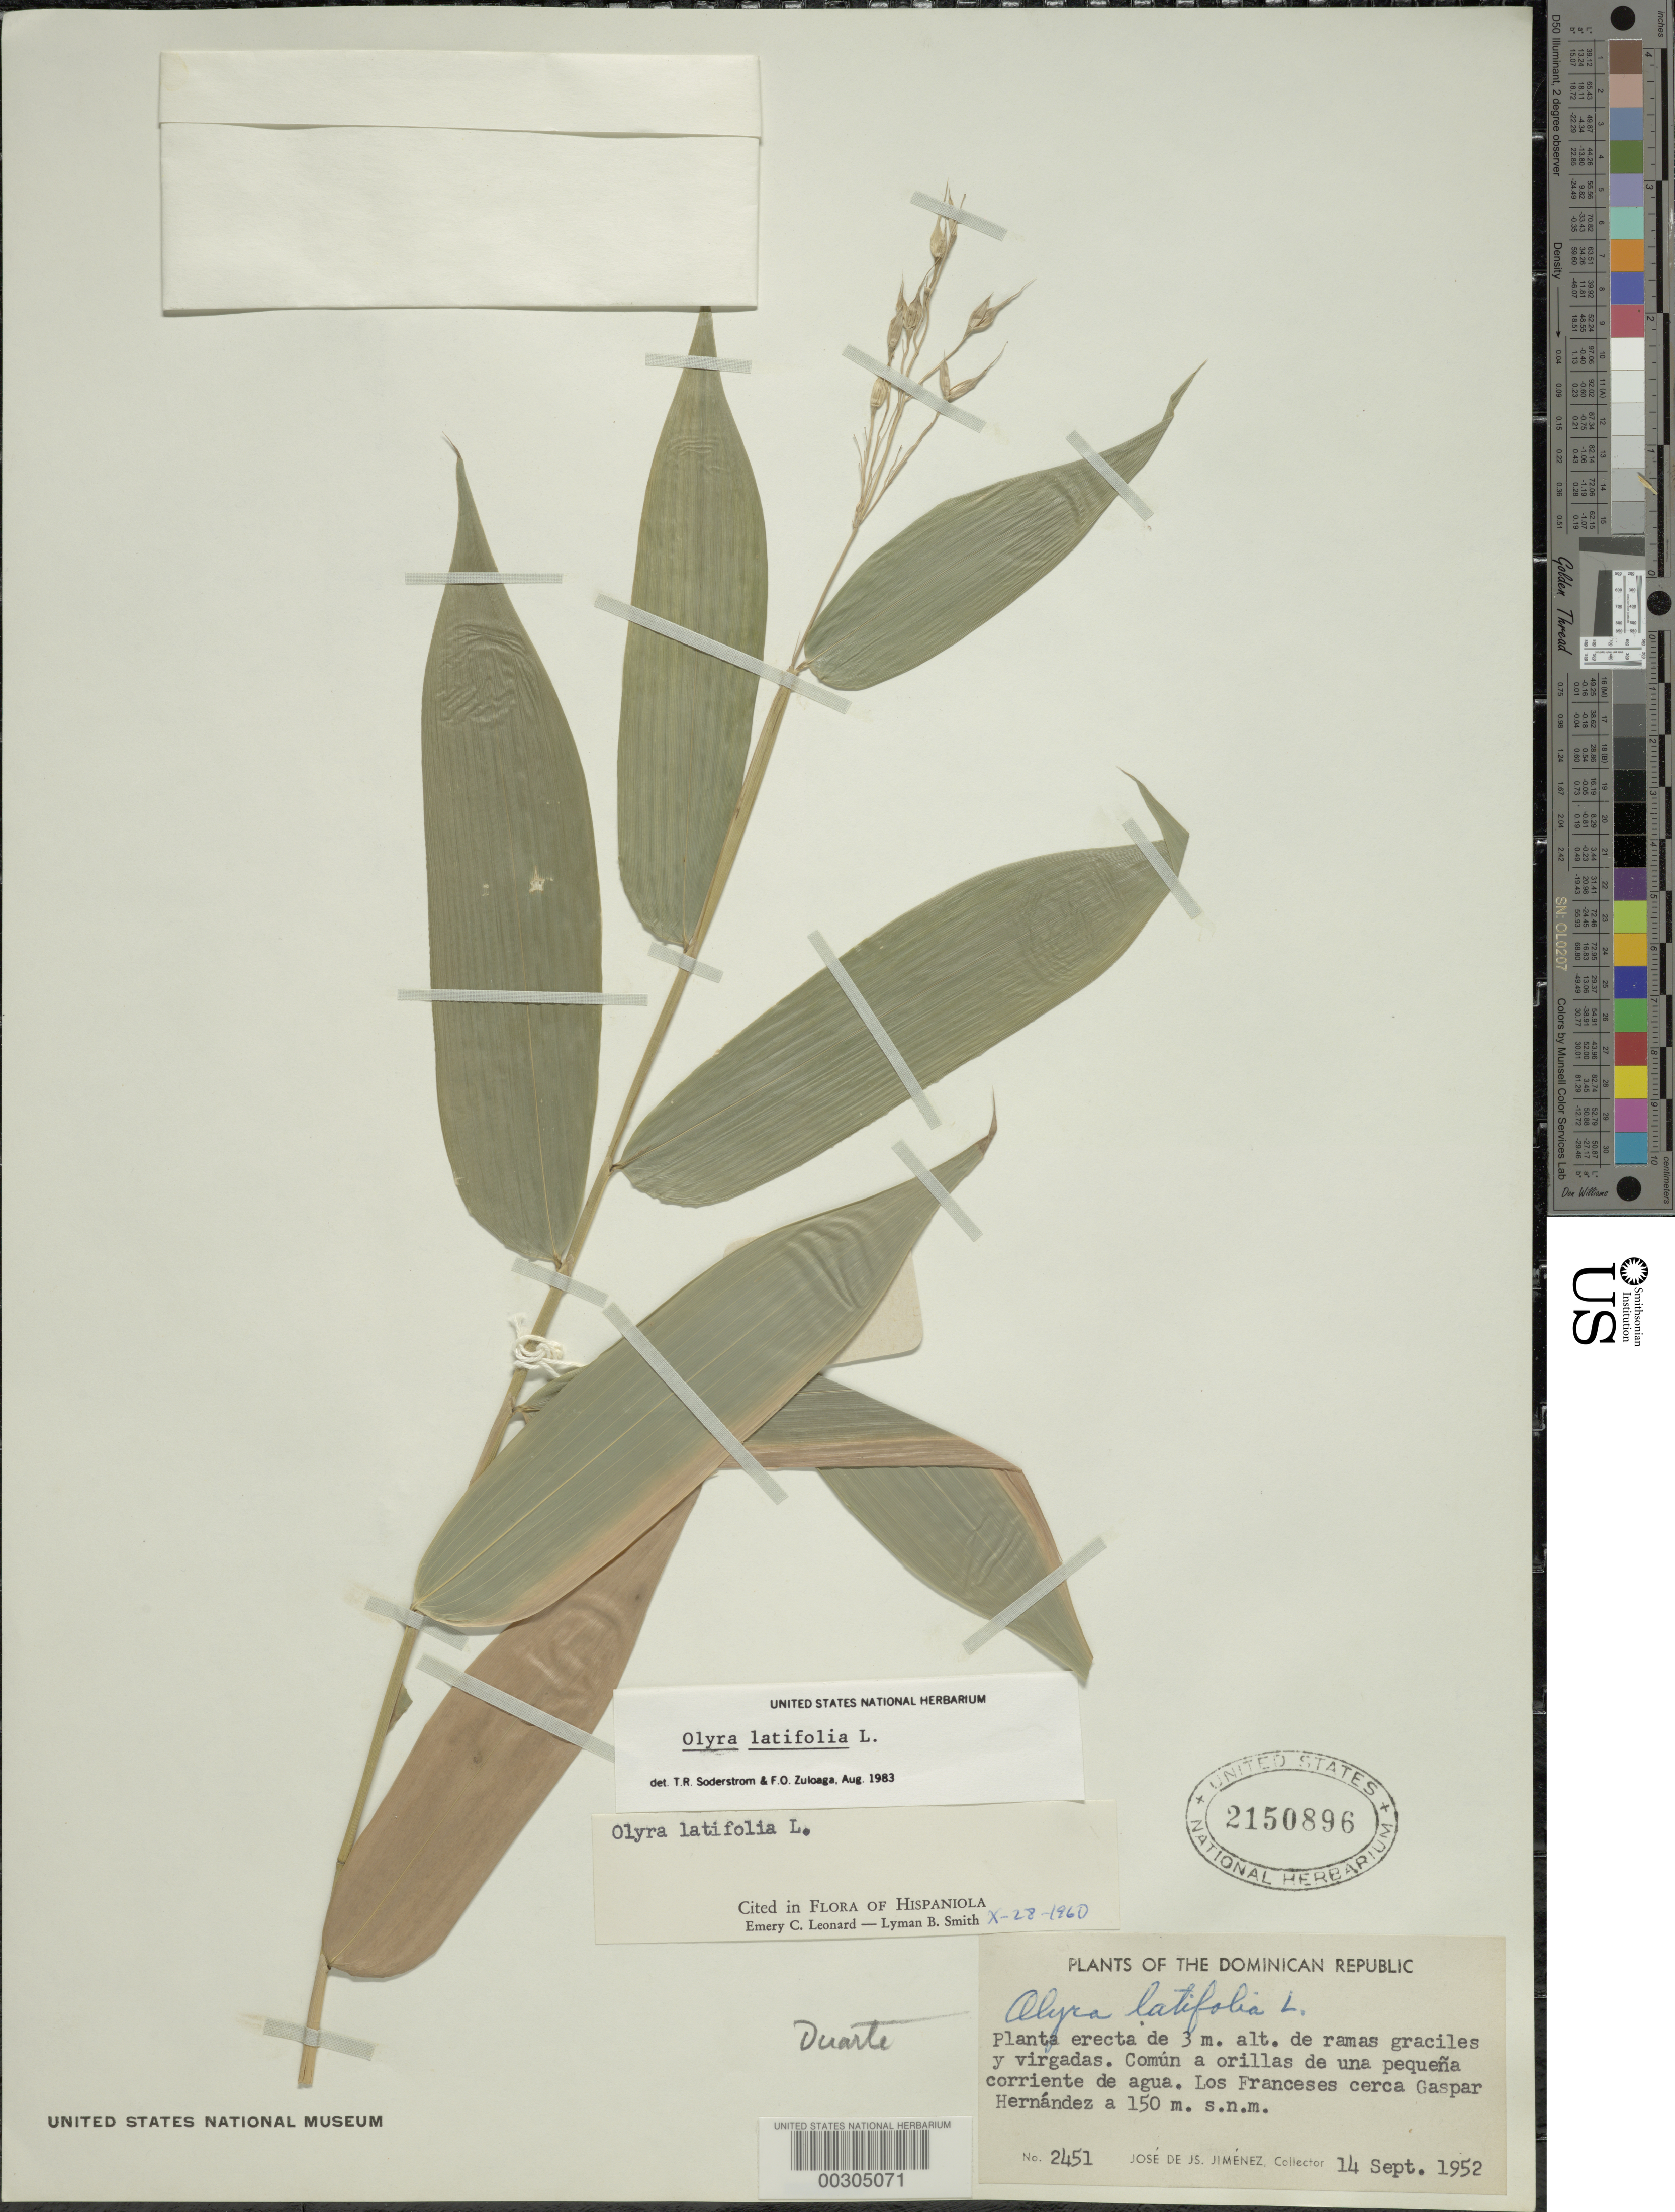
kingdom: Plantae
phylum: Tracheophyta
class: Liliopsida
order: Poales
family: Poaceae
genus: Olyra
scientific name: Olyra latifolia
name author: L.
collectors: J. J. Jiménez Almonte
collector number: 2451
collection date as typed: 14 Sep 1952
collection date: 1952-09-14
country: Dominican Republic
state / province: Espaillat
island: Hispaniola Island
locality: Gaspar hernandez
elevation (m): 150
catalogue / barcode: US 2150896